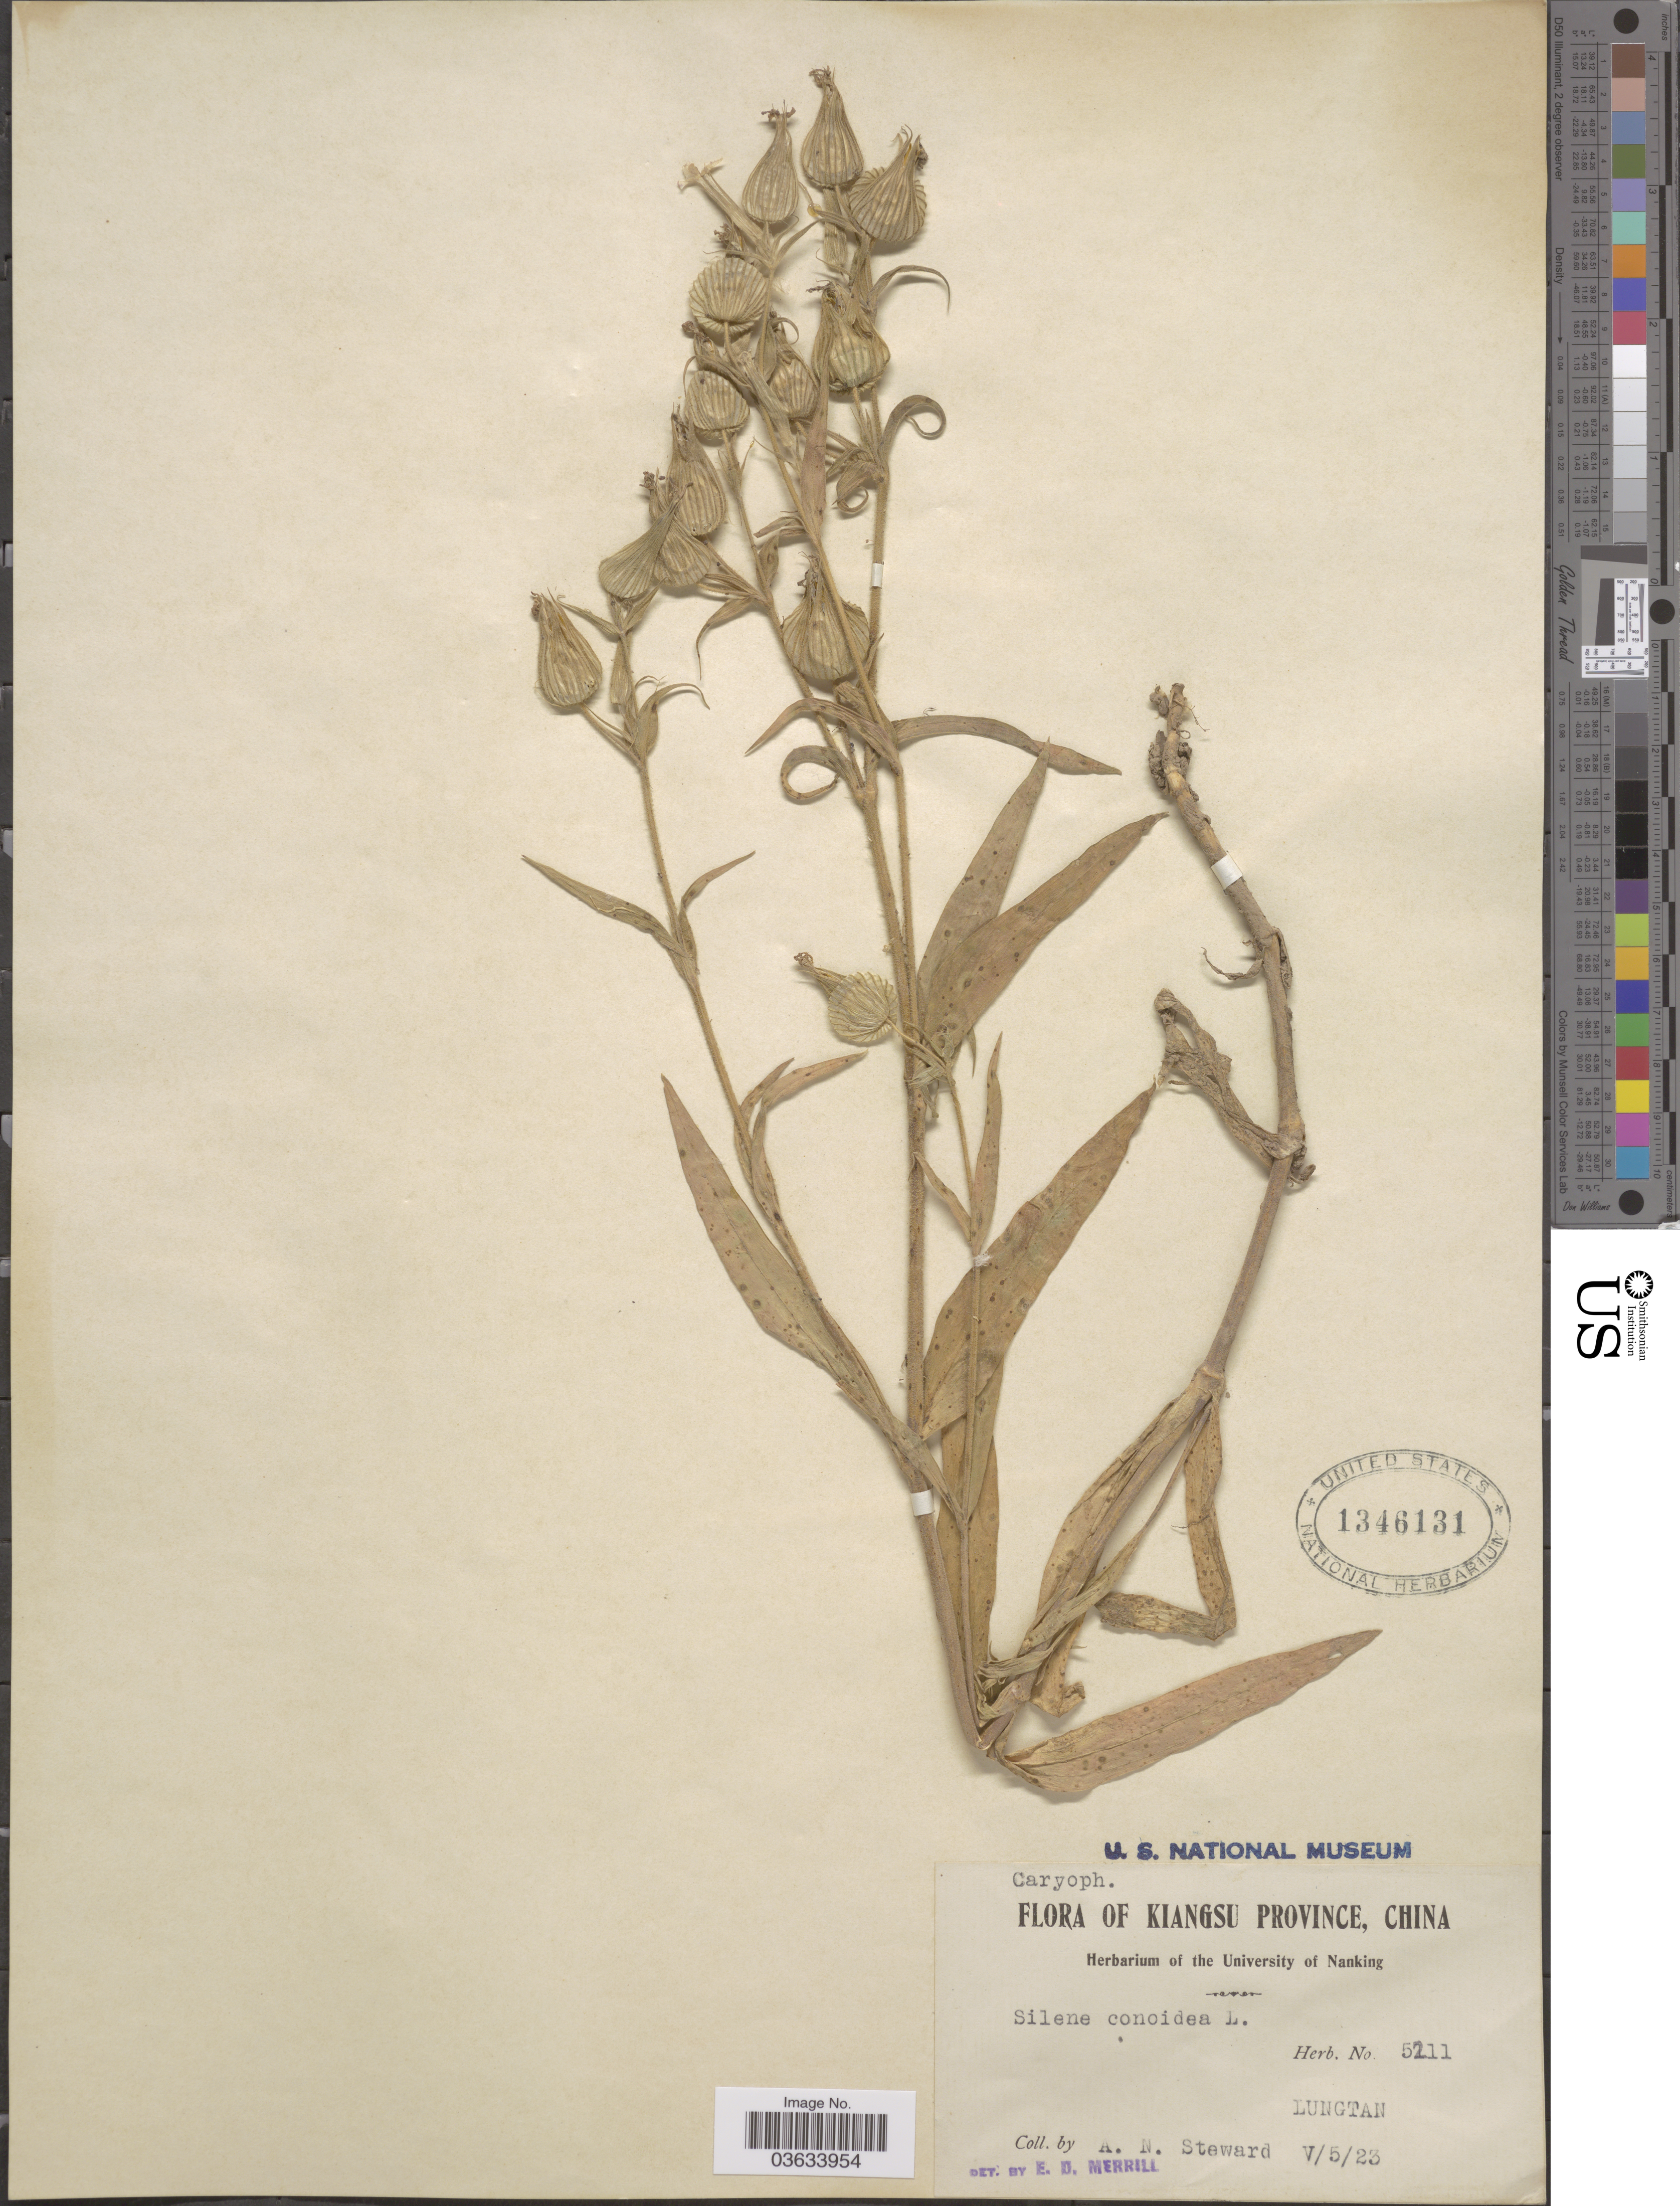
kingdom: Plantae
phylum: Tracheophyta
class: Magnoliopsida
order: Caryophyllales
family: Caryophyllaceae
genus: Silene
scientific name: Silene conoidea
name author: L.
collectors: A. N. Steward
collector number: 5211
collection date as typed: Transcribed d/m/y: 5/5/23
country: China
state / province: Jiangsu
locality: Kiangsu Province. Lungtan.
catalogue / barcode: US 1346131